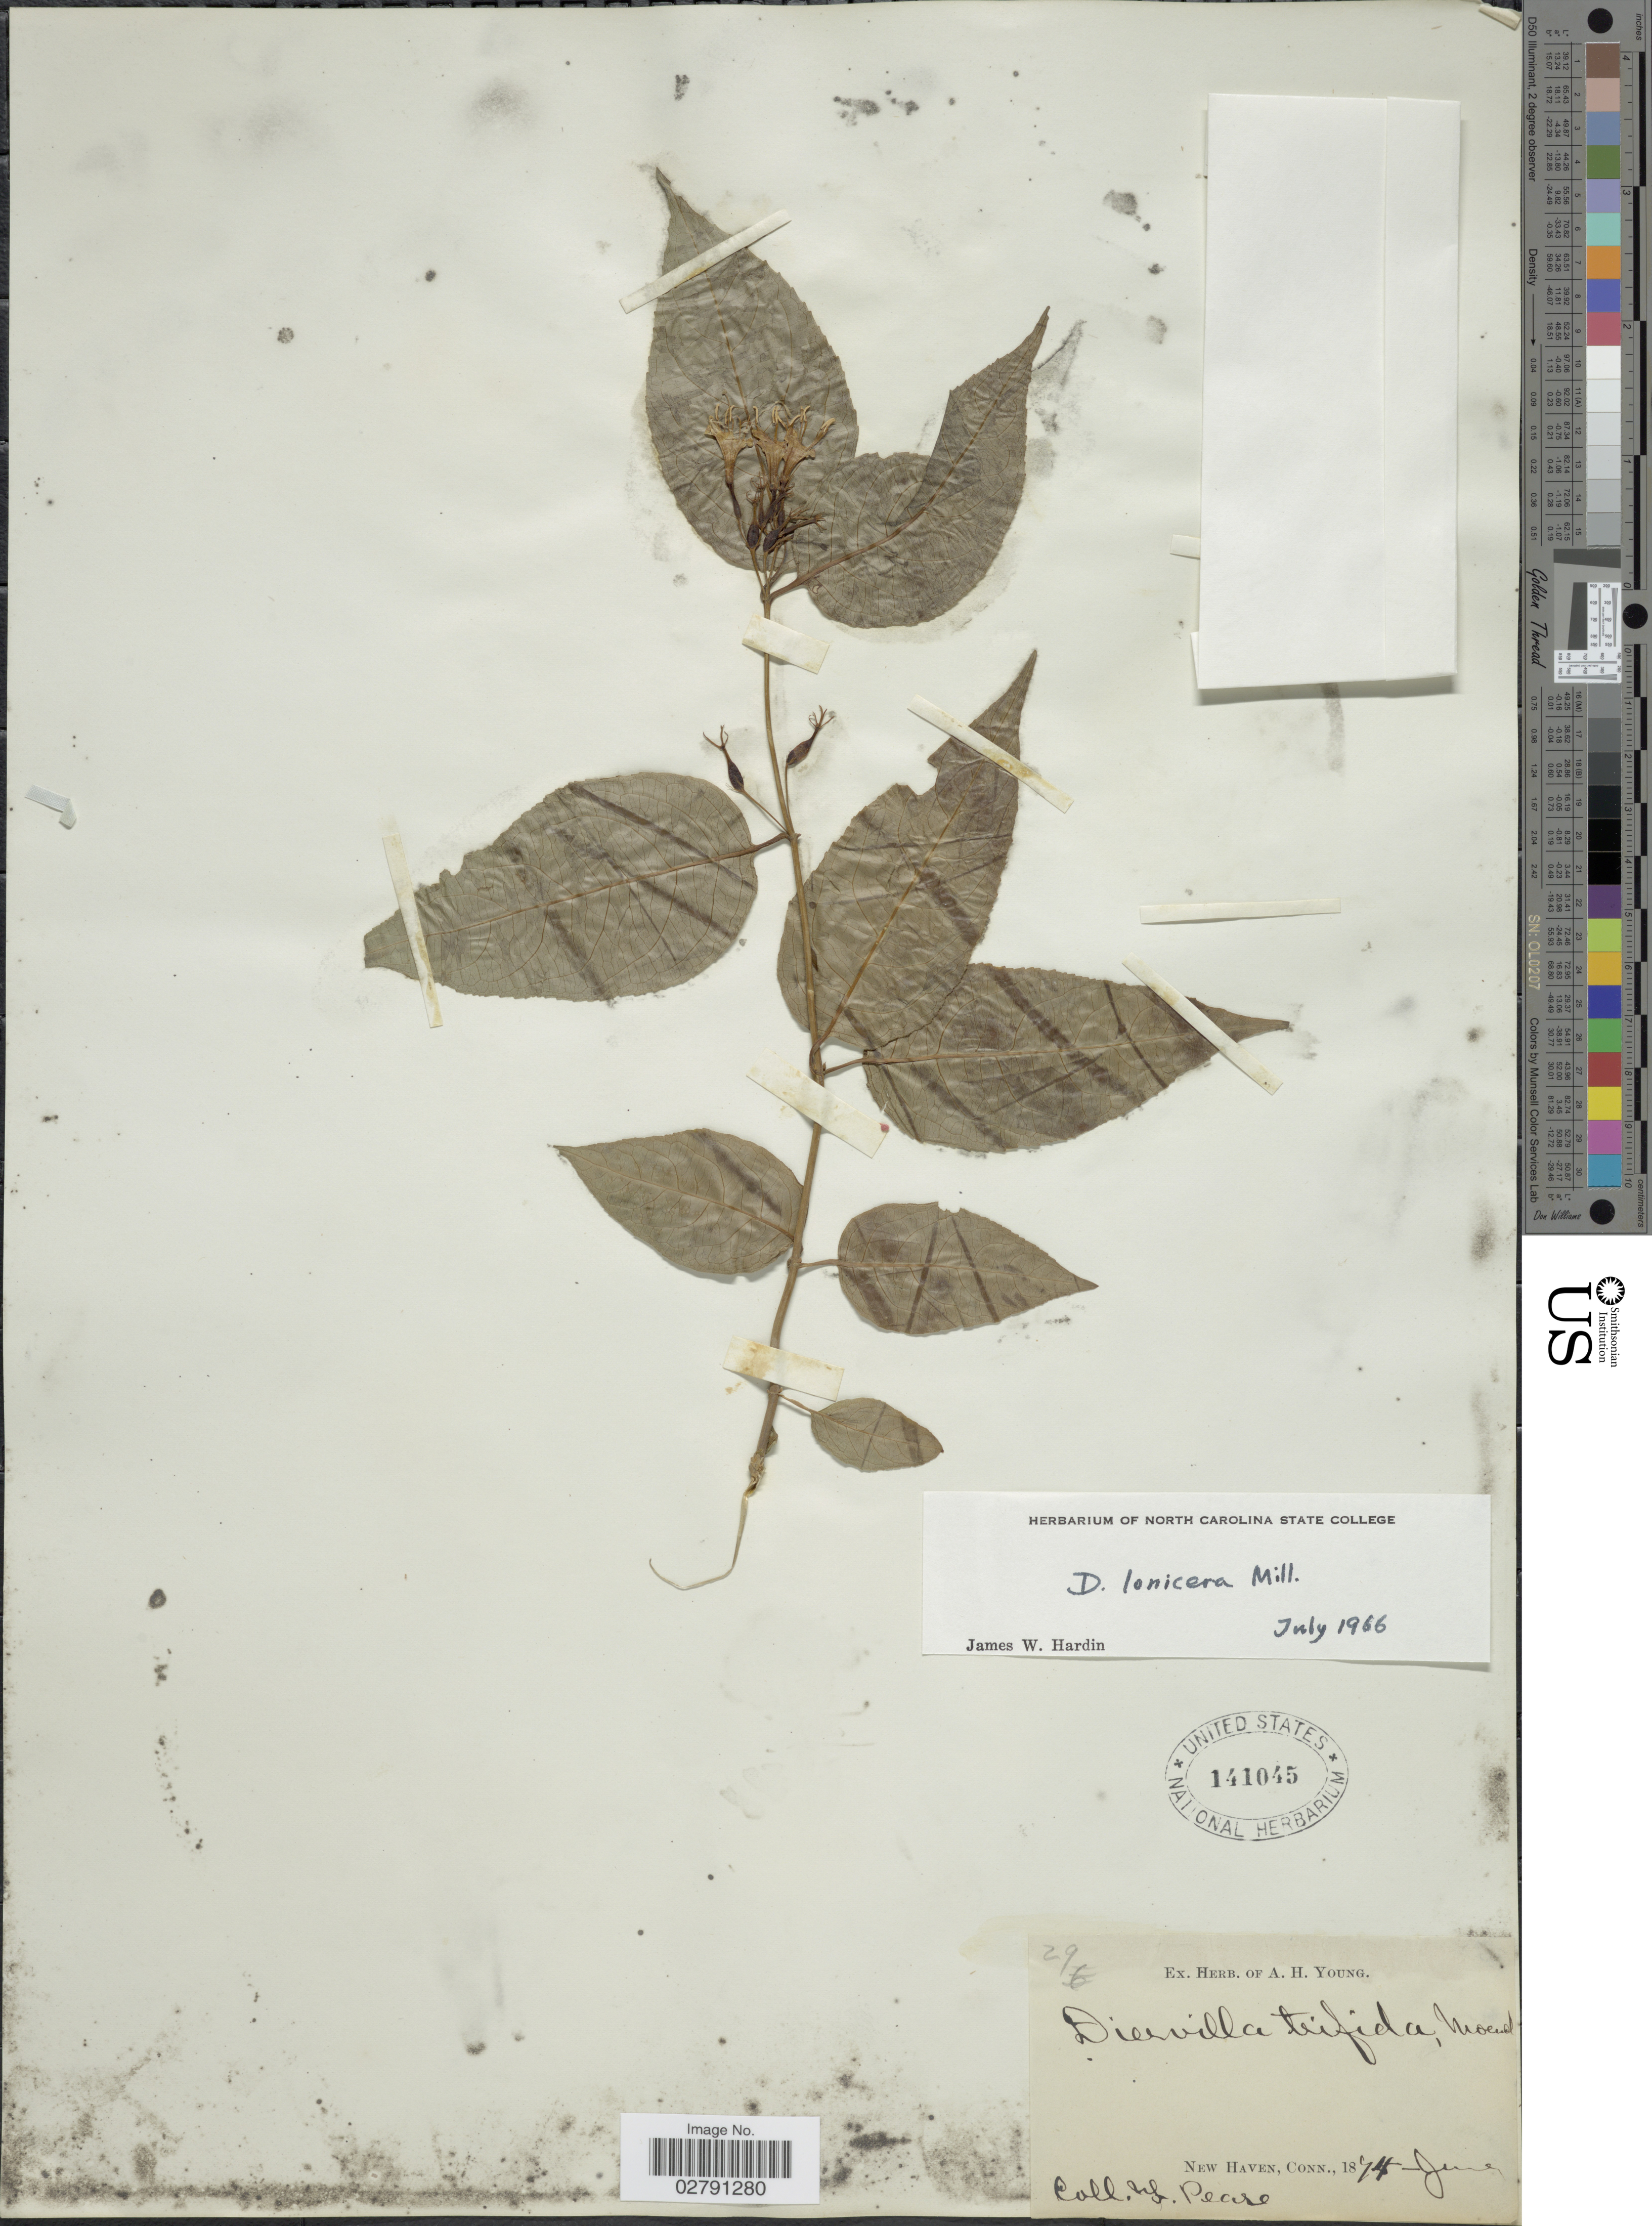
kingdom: Plantae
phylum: Tracheophyta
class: Magnoliopsida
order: Dipsacales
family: Caprifoliaceae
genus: Diervilla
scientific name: Diervilla lonicera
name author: Mill.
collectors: Pease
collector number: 29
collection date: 1874-06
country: United States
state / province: Connecticut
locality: New Haven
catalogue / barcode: US 141045